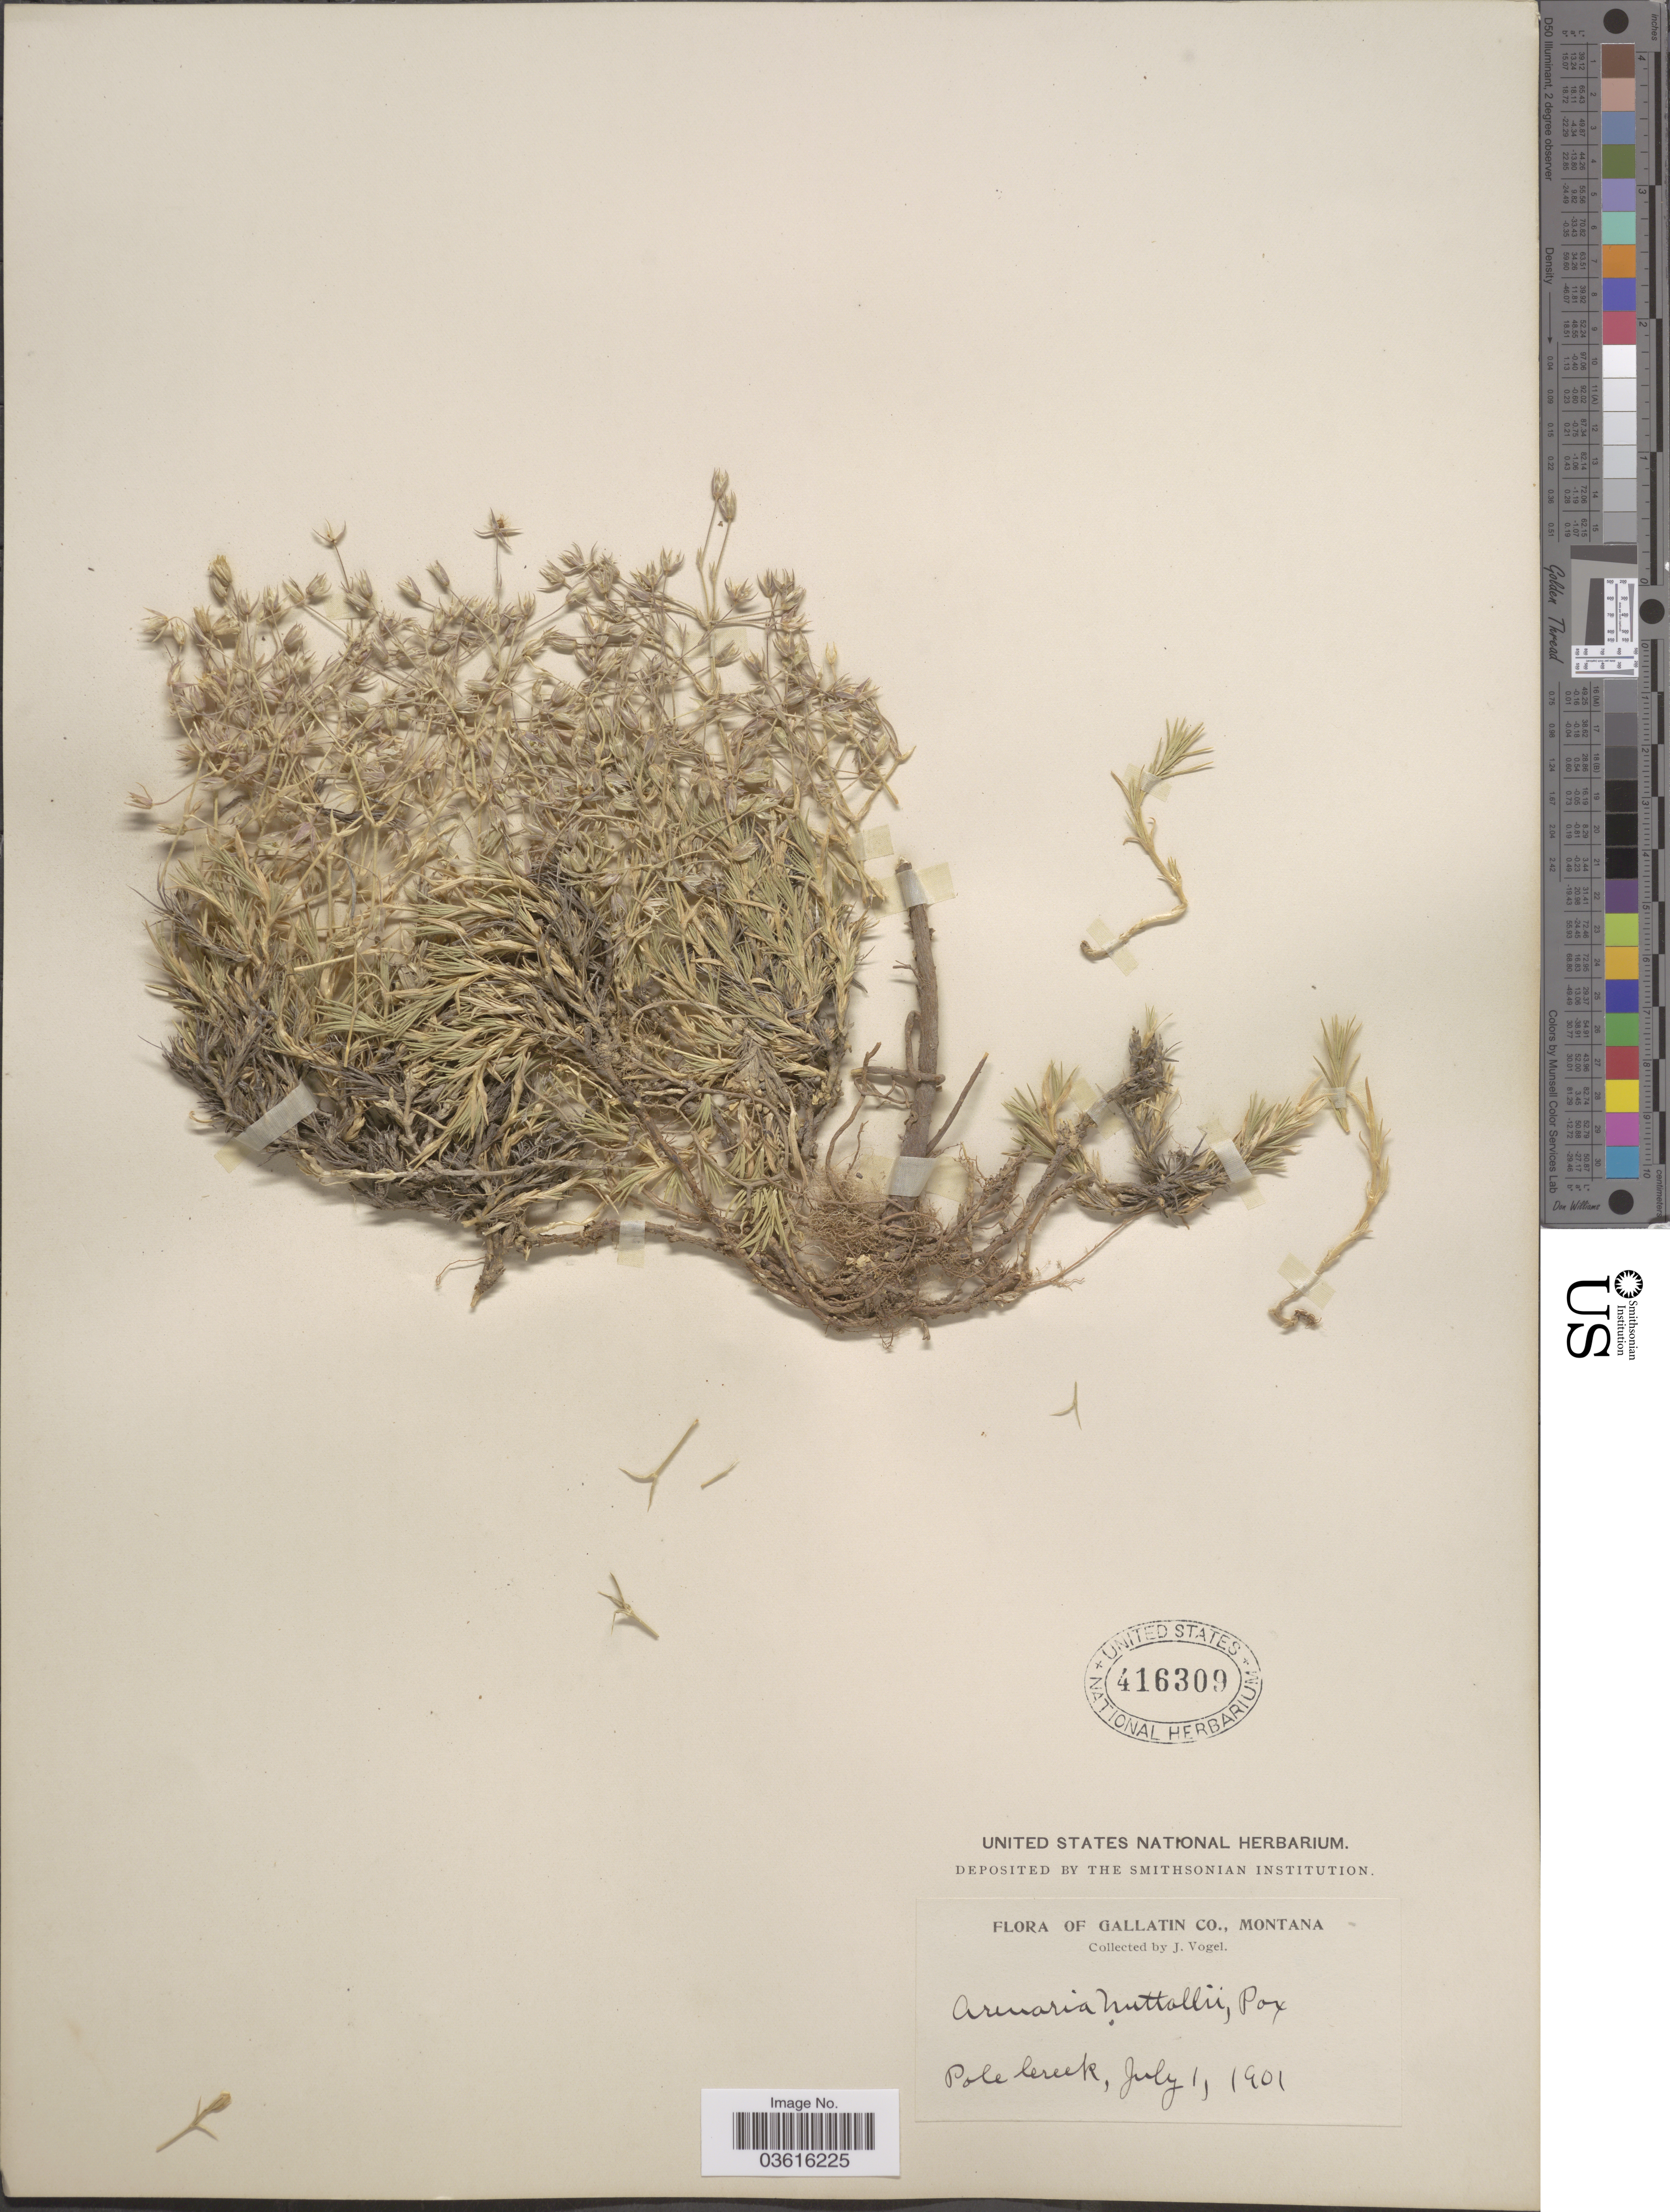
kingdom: Plantae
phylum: Tracheophyta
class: Magnoliopsida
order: Caryophyllales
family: Caryophyllaceae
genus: Minuartia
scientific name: Minuartia nuttallii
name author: (Pax) Briq.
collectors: J. Vogel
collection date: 1901-07-01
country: United States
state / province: Montana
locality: Gallatin Co. Pole Creek.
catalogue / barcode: US 416309